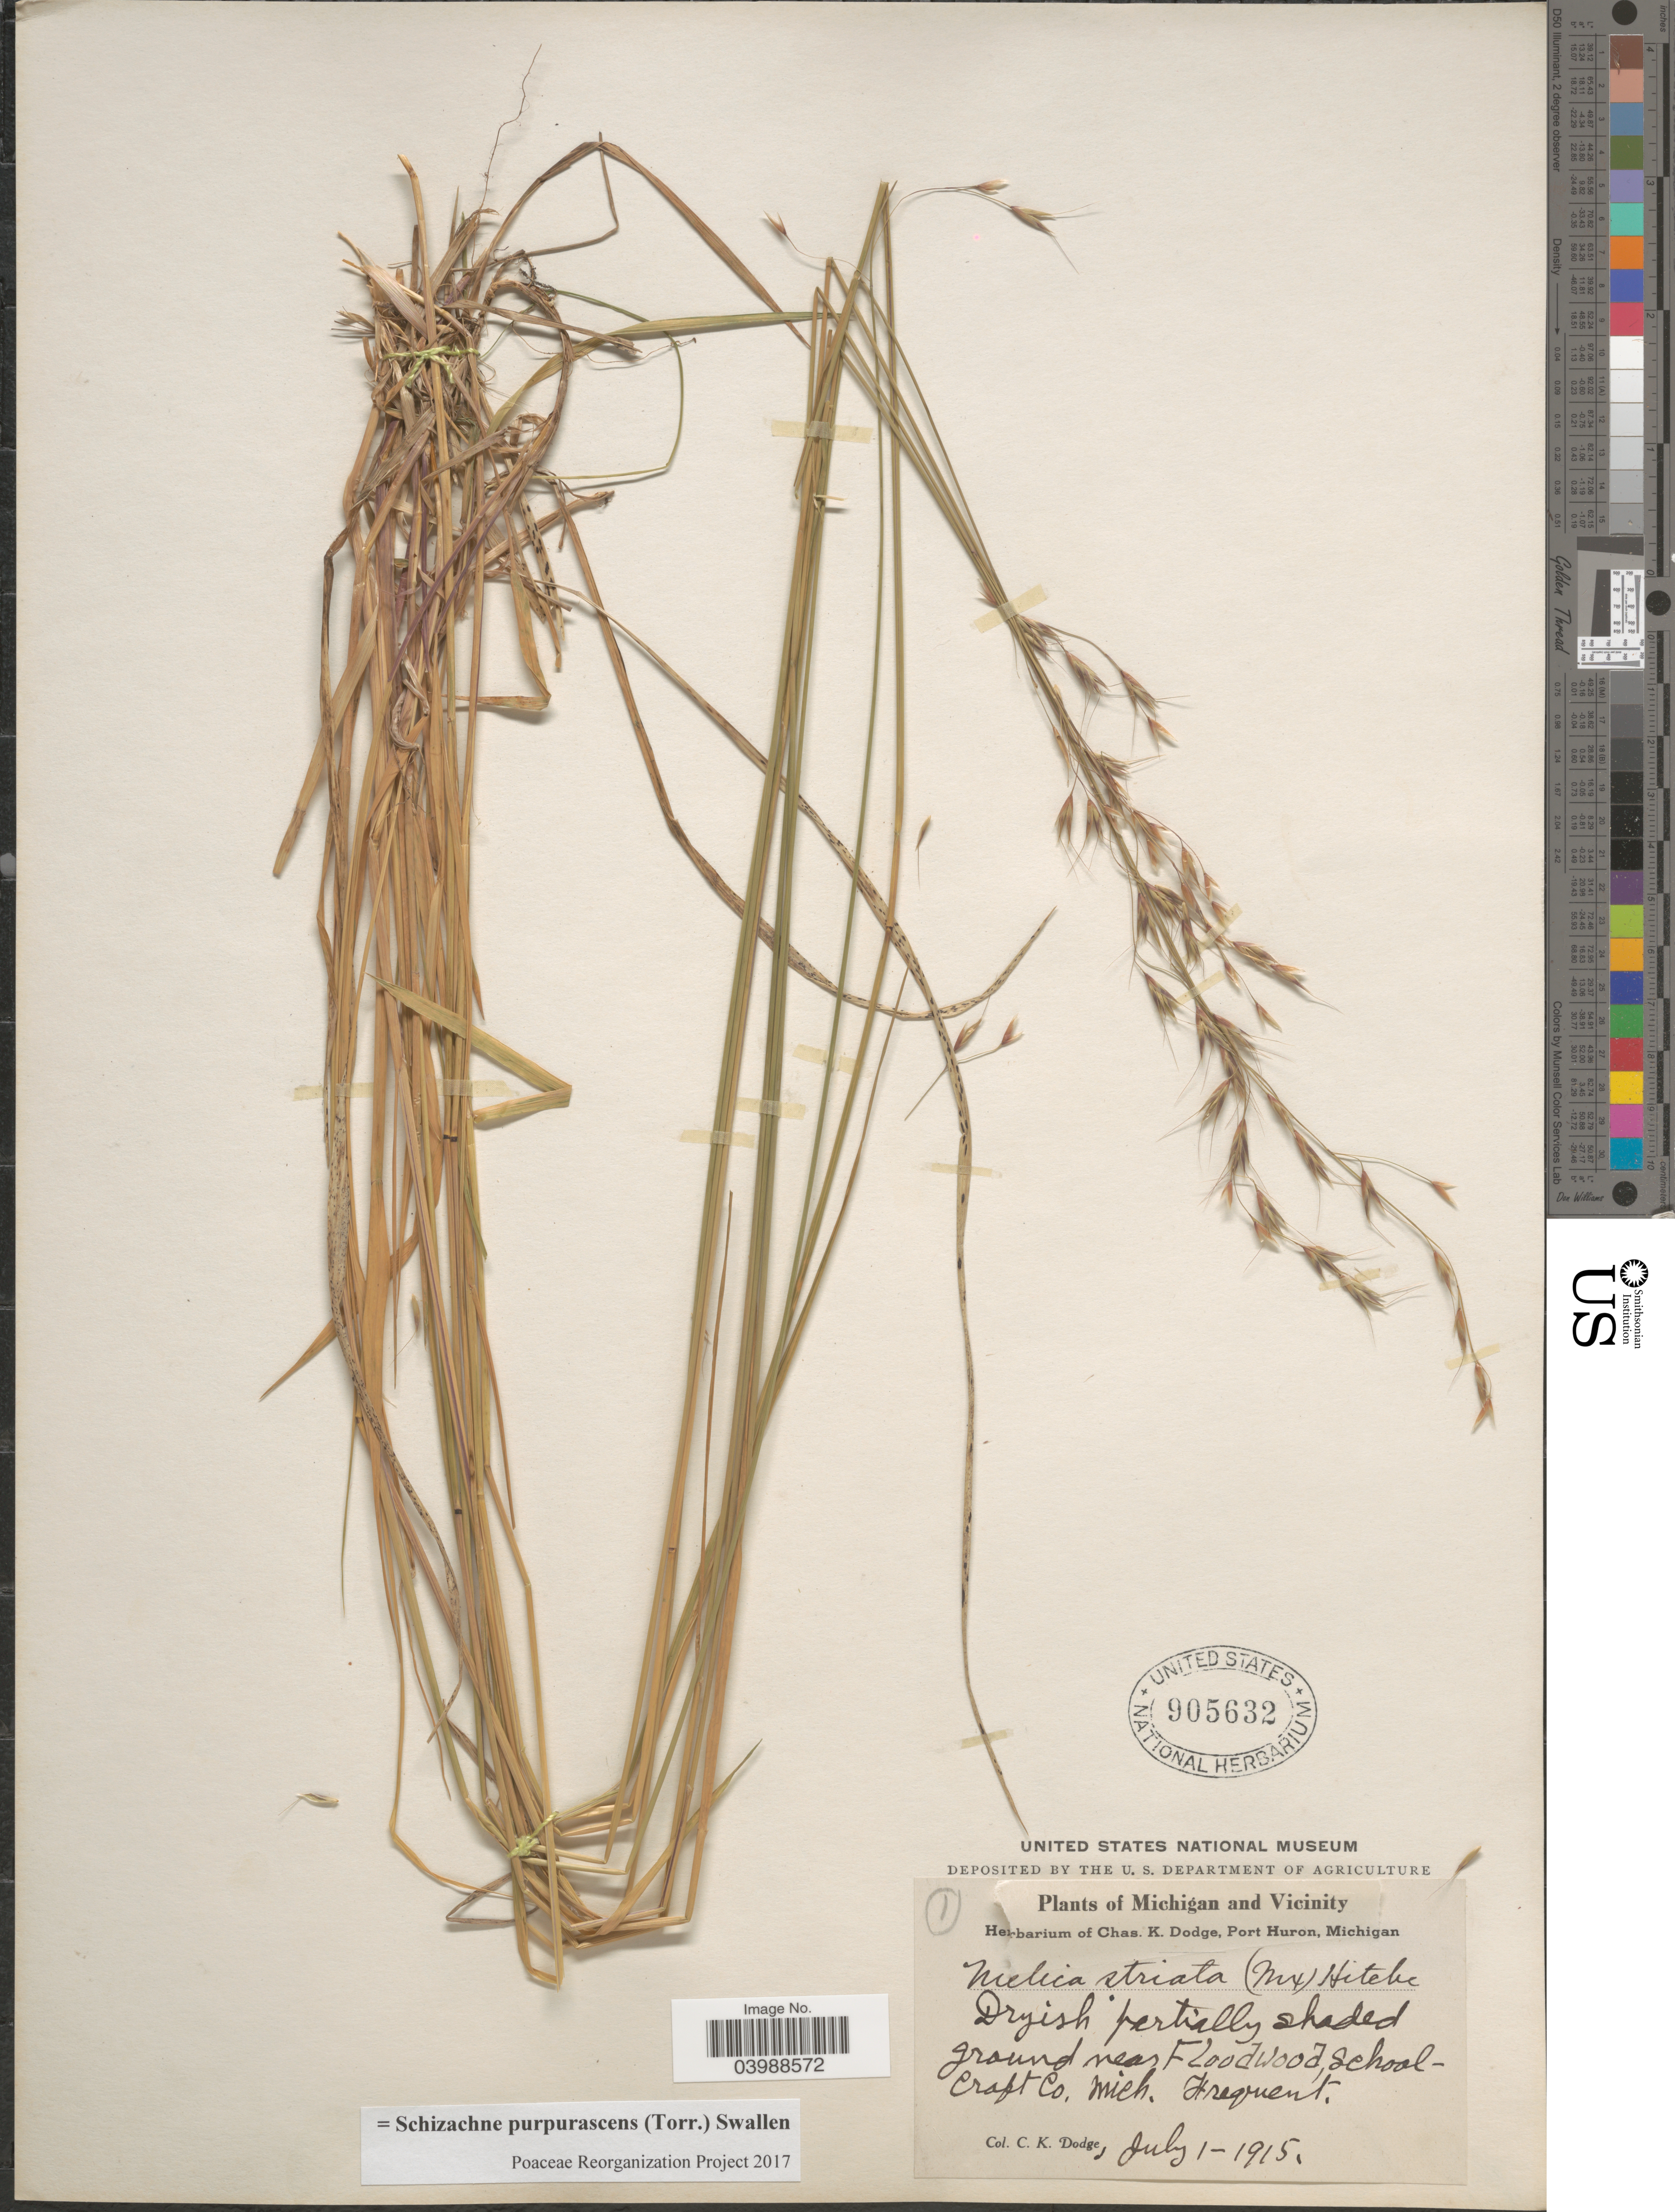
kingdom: Plantae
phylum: Tracheophyta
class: Liliopsida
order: Poales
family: Poaceae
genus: Schizachne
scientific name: Schizachne purpurascens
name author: (Torr.) Swallen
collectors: C. K. Dodge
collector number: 1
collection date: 1915-07-01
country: United States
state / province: Michigan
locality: Michigan and Vicinity. Near Floodwood, Schoolcraft Co.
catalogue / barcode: US 905632